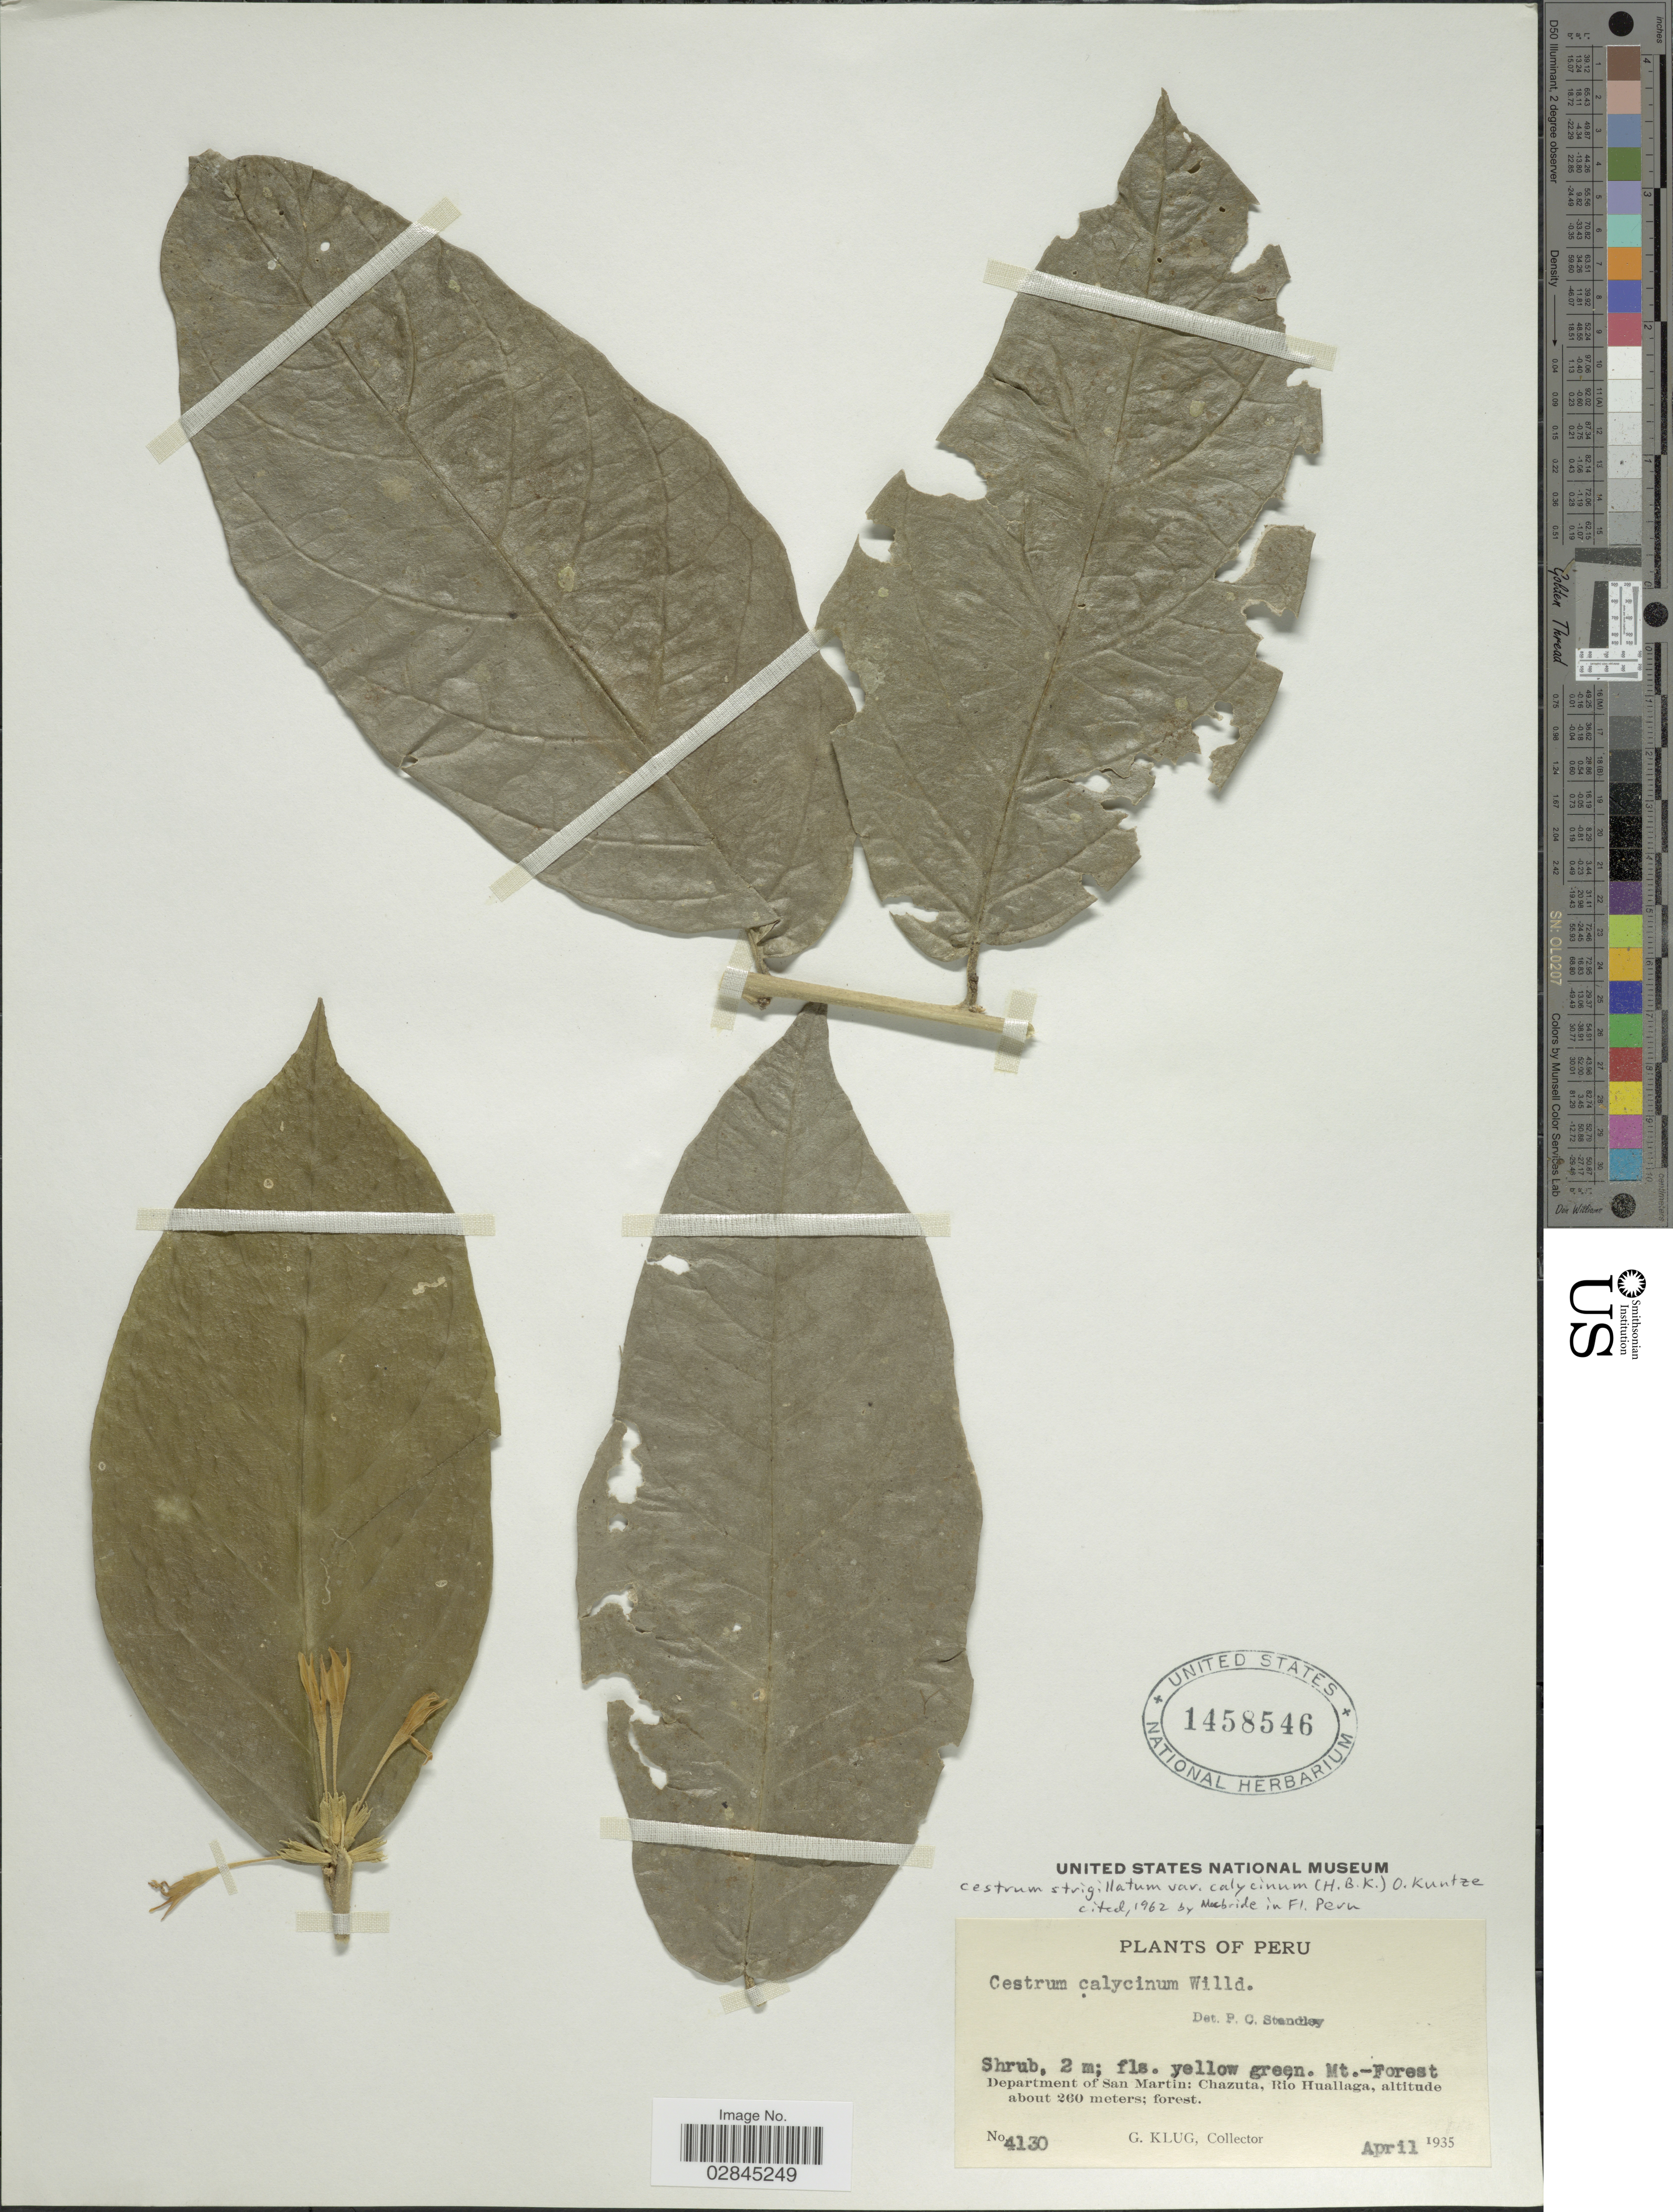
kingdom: Plantae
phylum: Tracheophyta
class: Magnoliopsida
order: Solanales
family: Solanaceae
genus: Cestrum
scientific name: Cestrum strigillatum var. calycinum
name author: Ruiz & Pav.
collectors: G. Klug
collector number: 4130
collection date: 1935-04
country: Peru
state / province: San Martín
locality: Mt. -Forest, Department of San Martin: Chazuta, Rio Huallaga.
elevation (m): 260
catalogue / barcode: US 1458546